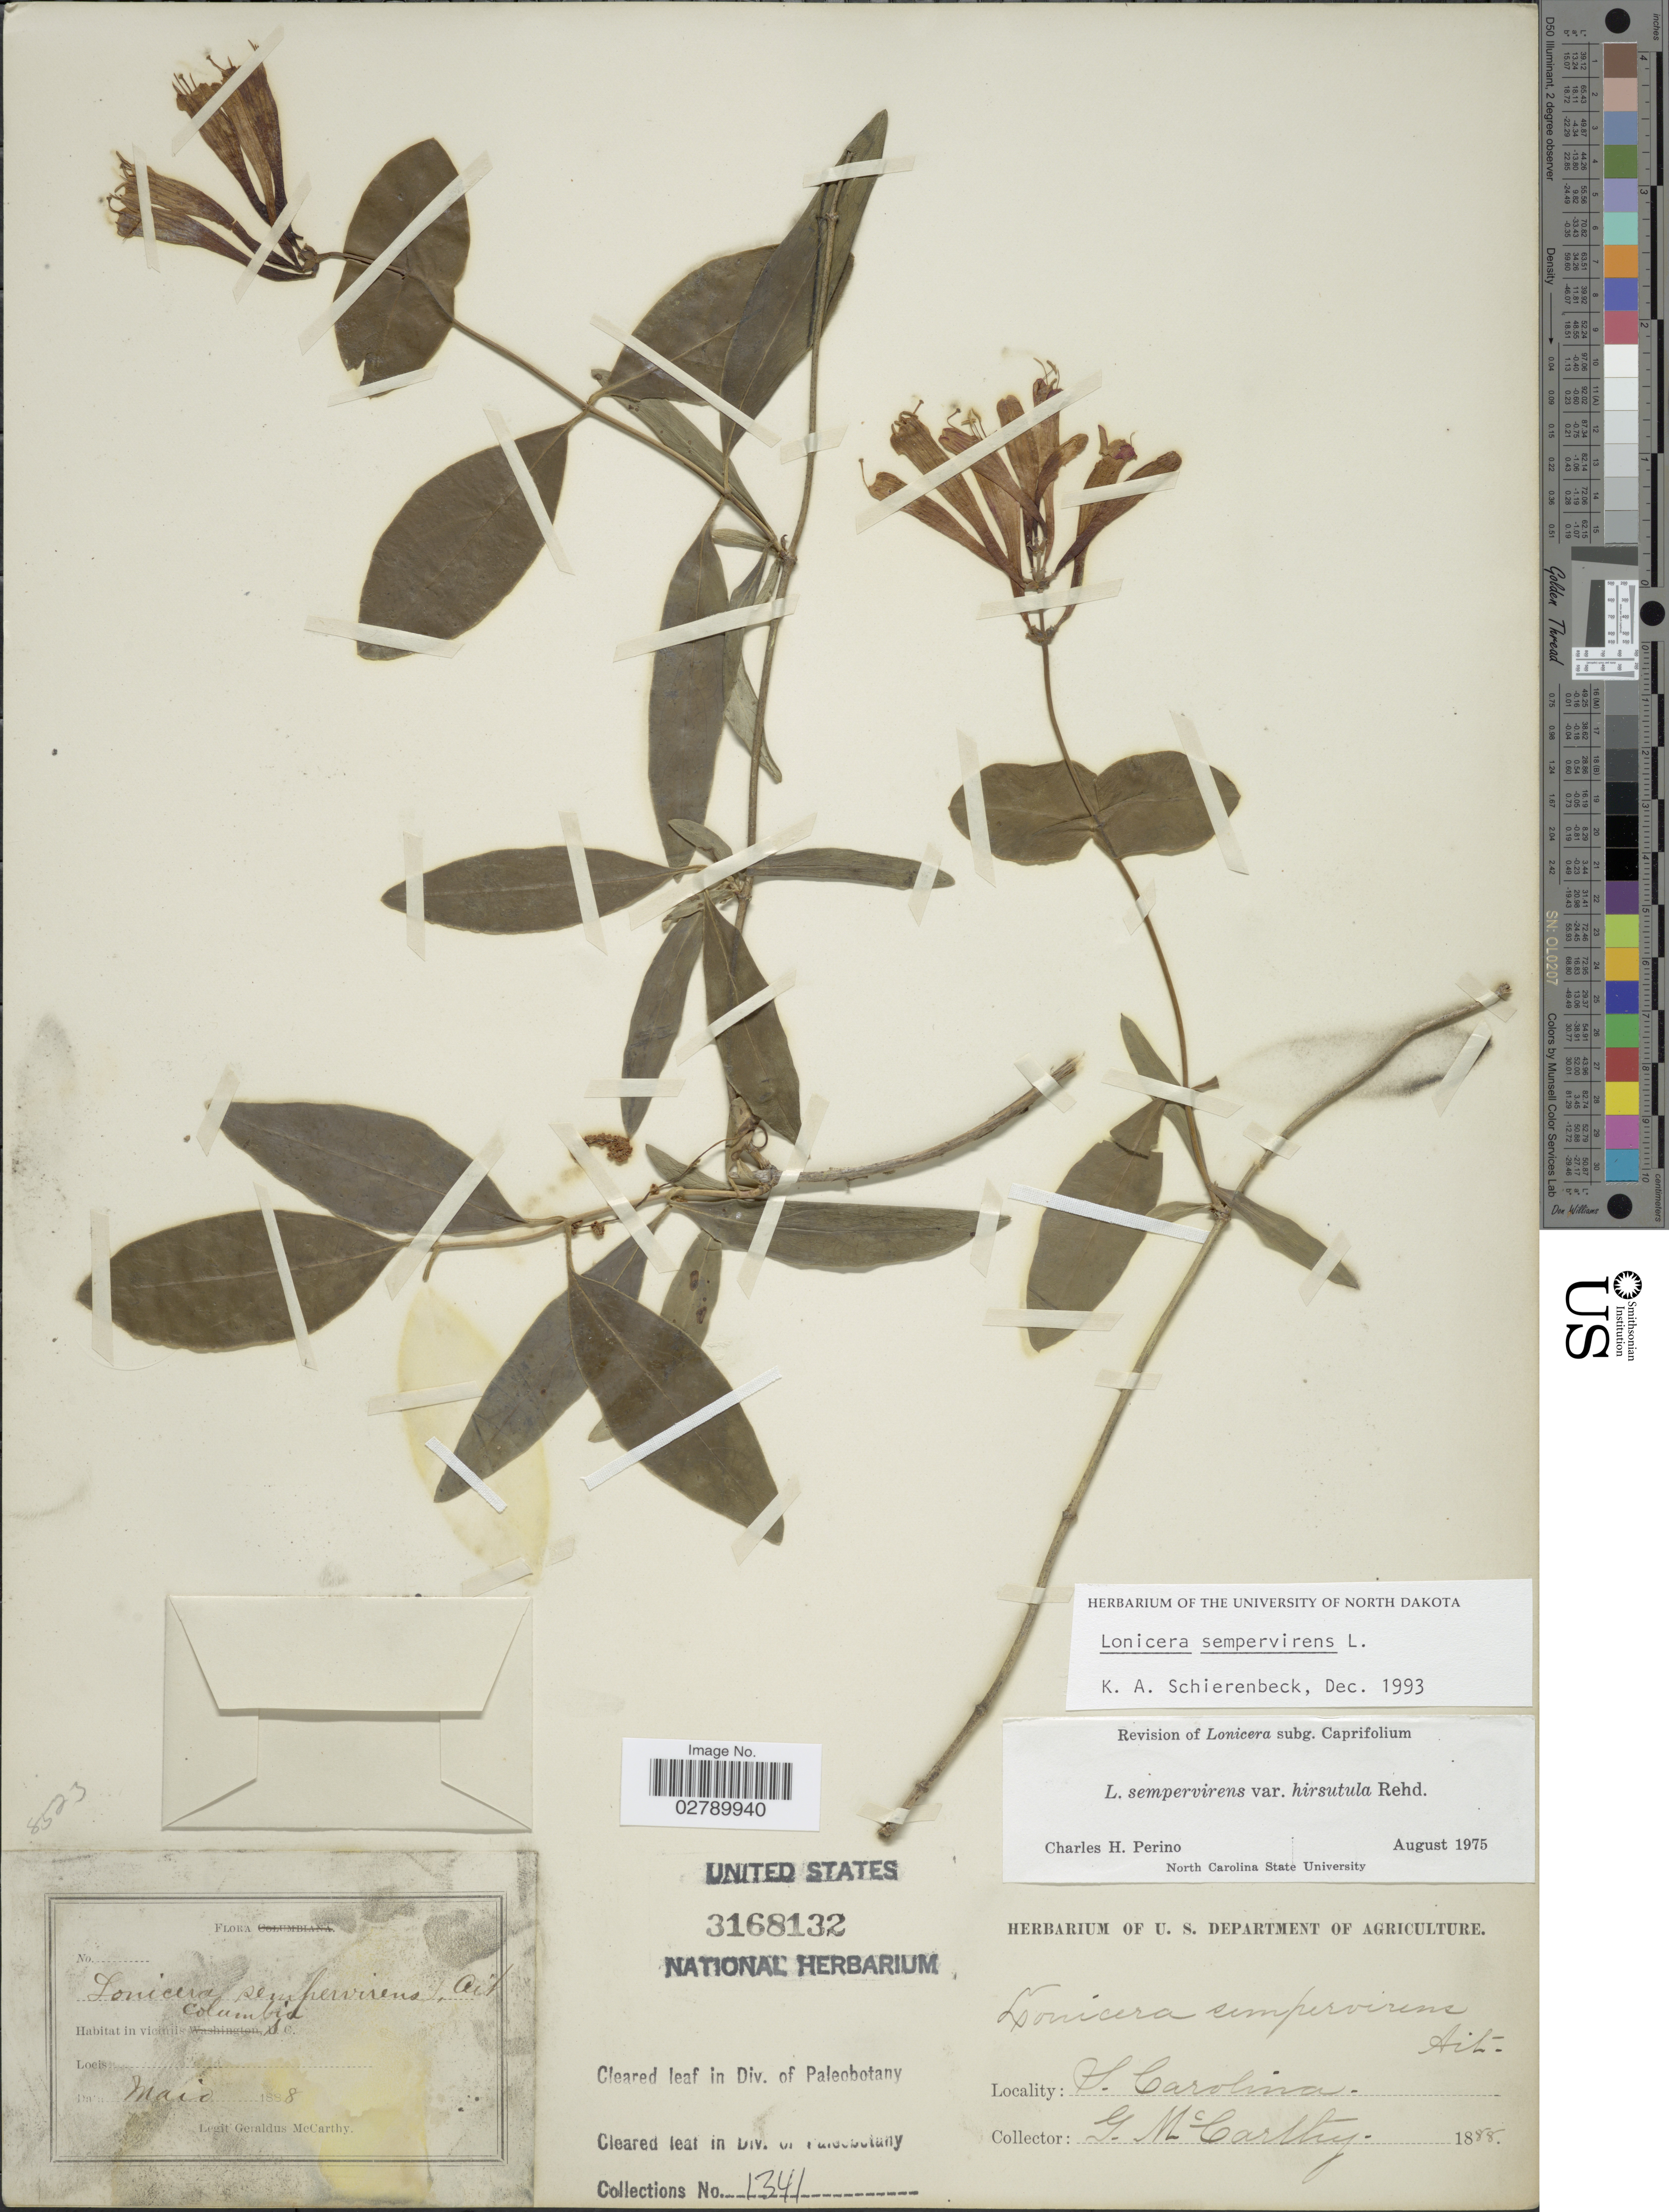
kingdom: Plantae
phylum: Tracheophyta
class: Magnoliopsida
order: Dipsacales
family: Caprifoliaceae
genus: Lonicera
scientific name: Lonicera sempervirens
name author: L.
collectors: M. McCarthy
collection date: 1888-05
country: United States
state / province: South Carolina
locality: Columbia.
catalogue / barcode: US 3168132